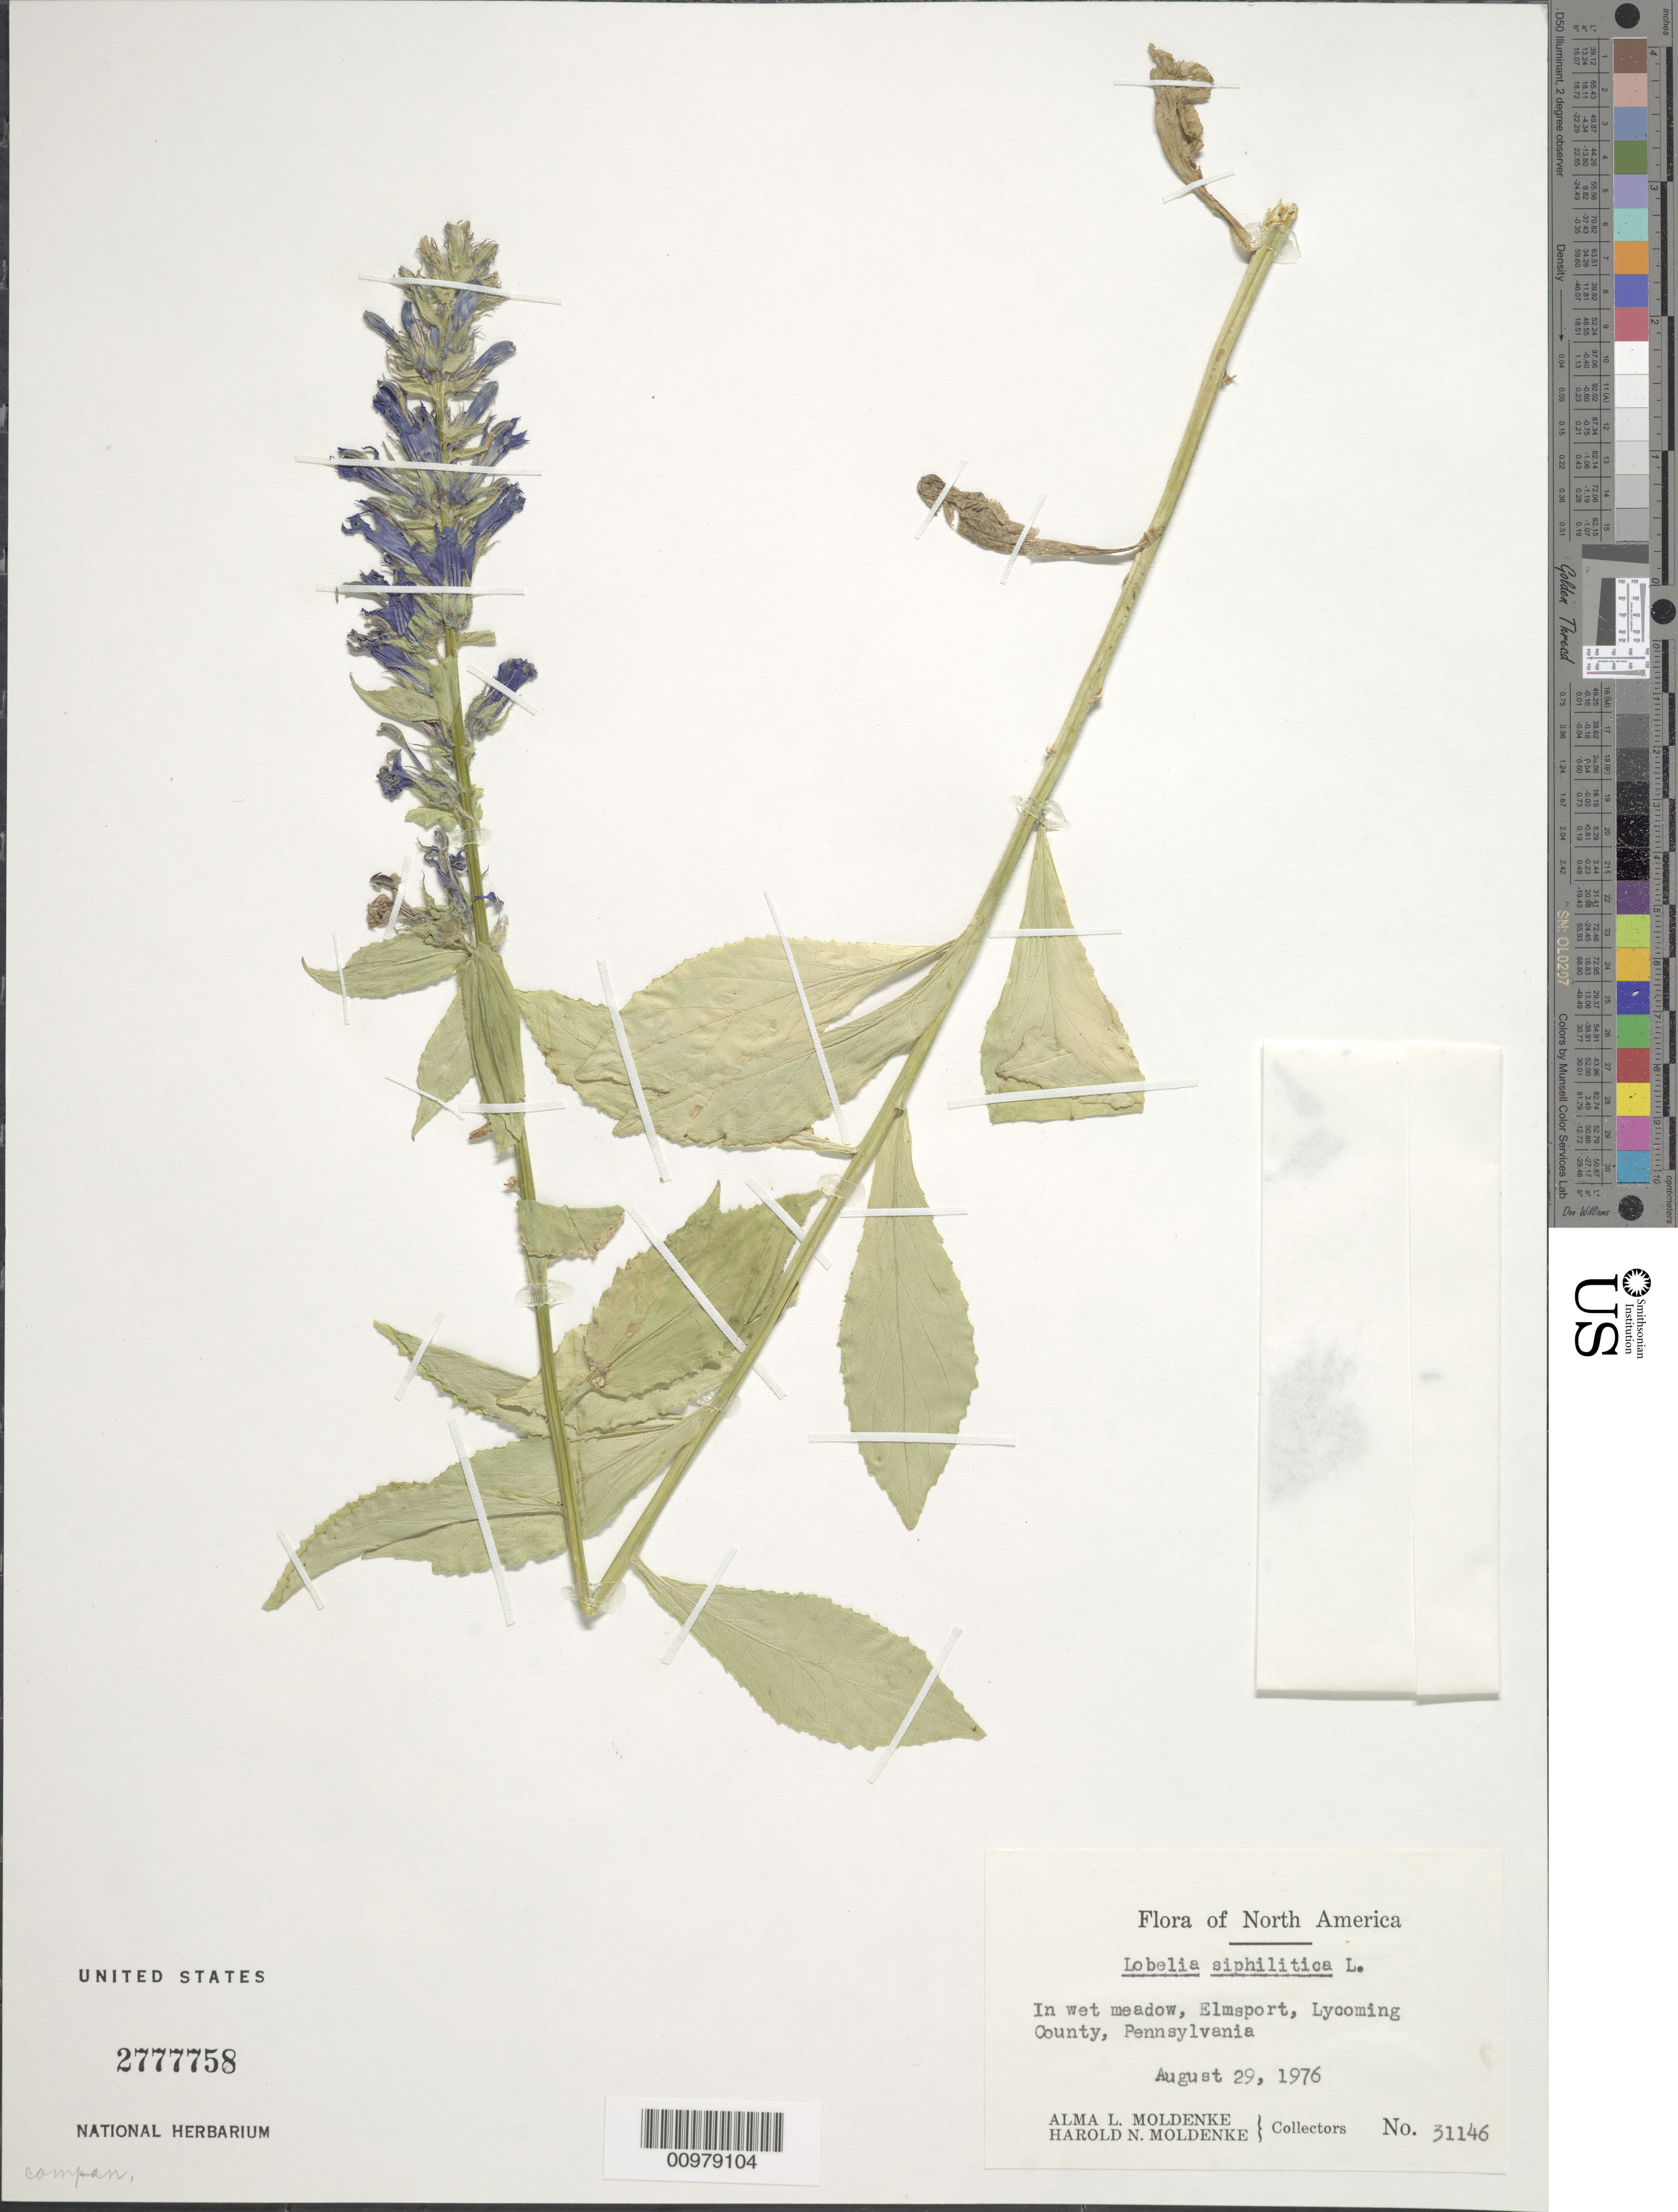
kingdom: Plantae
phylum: Tracheophyta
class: Magnoliopsida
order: Asterales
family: Campanulaceae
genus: Lobelia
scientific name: Lobelia siphilitica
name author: L.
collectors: A. L. Moldenke & H. N. Moldenke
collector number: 31146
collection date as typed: August 26, 1976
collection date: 1976-08-29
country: United States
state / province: Pennsylvania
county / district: Lycoming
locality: Elmsport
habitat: in wet meadow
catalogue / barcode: US 2777758